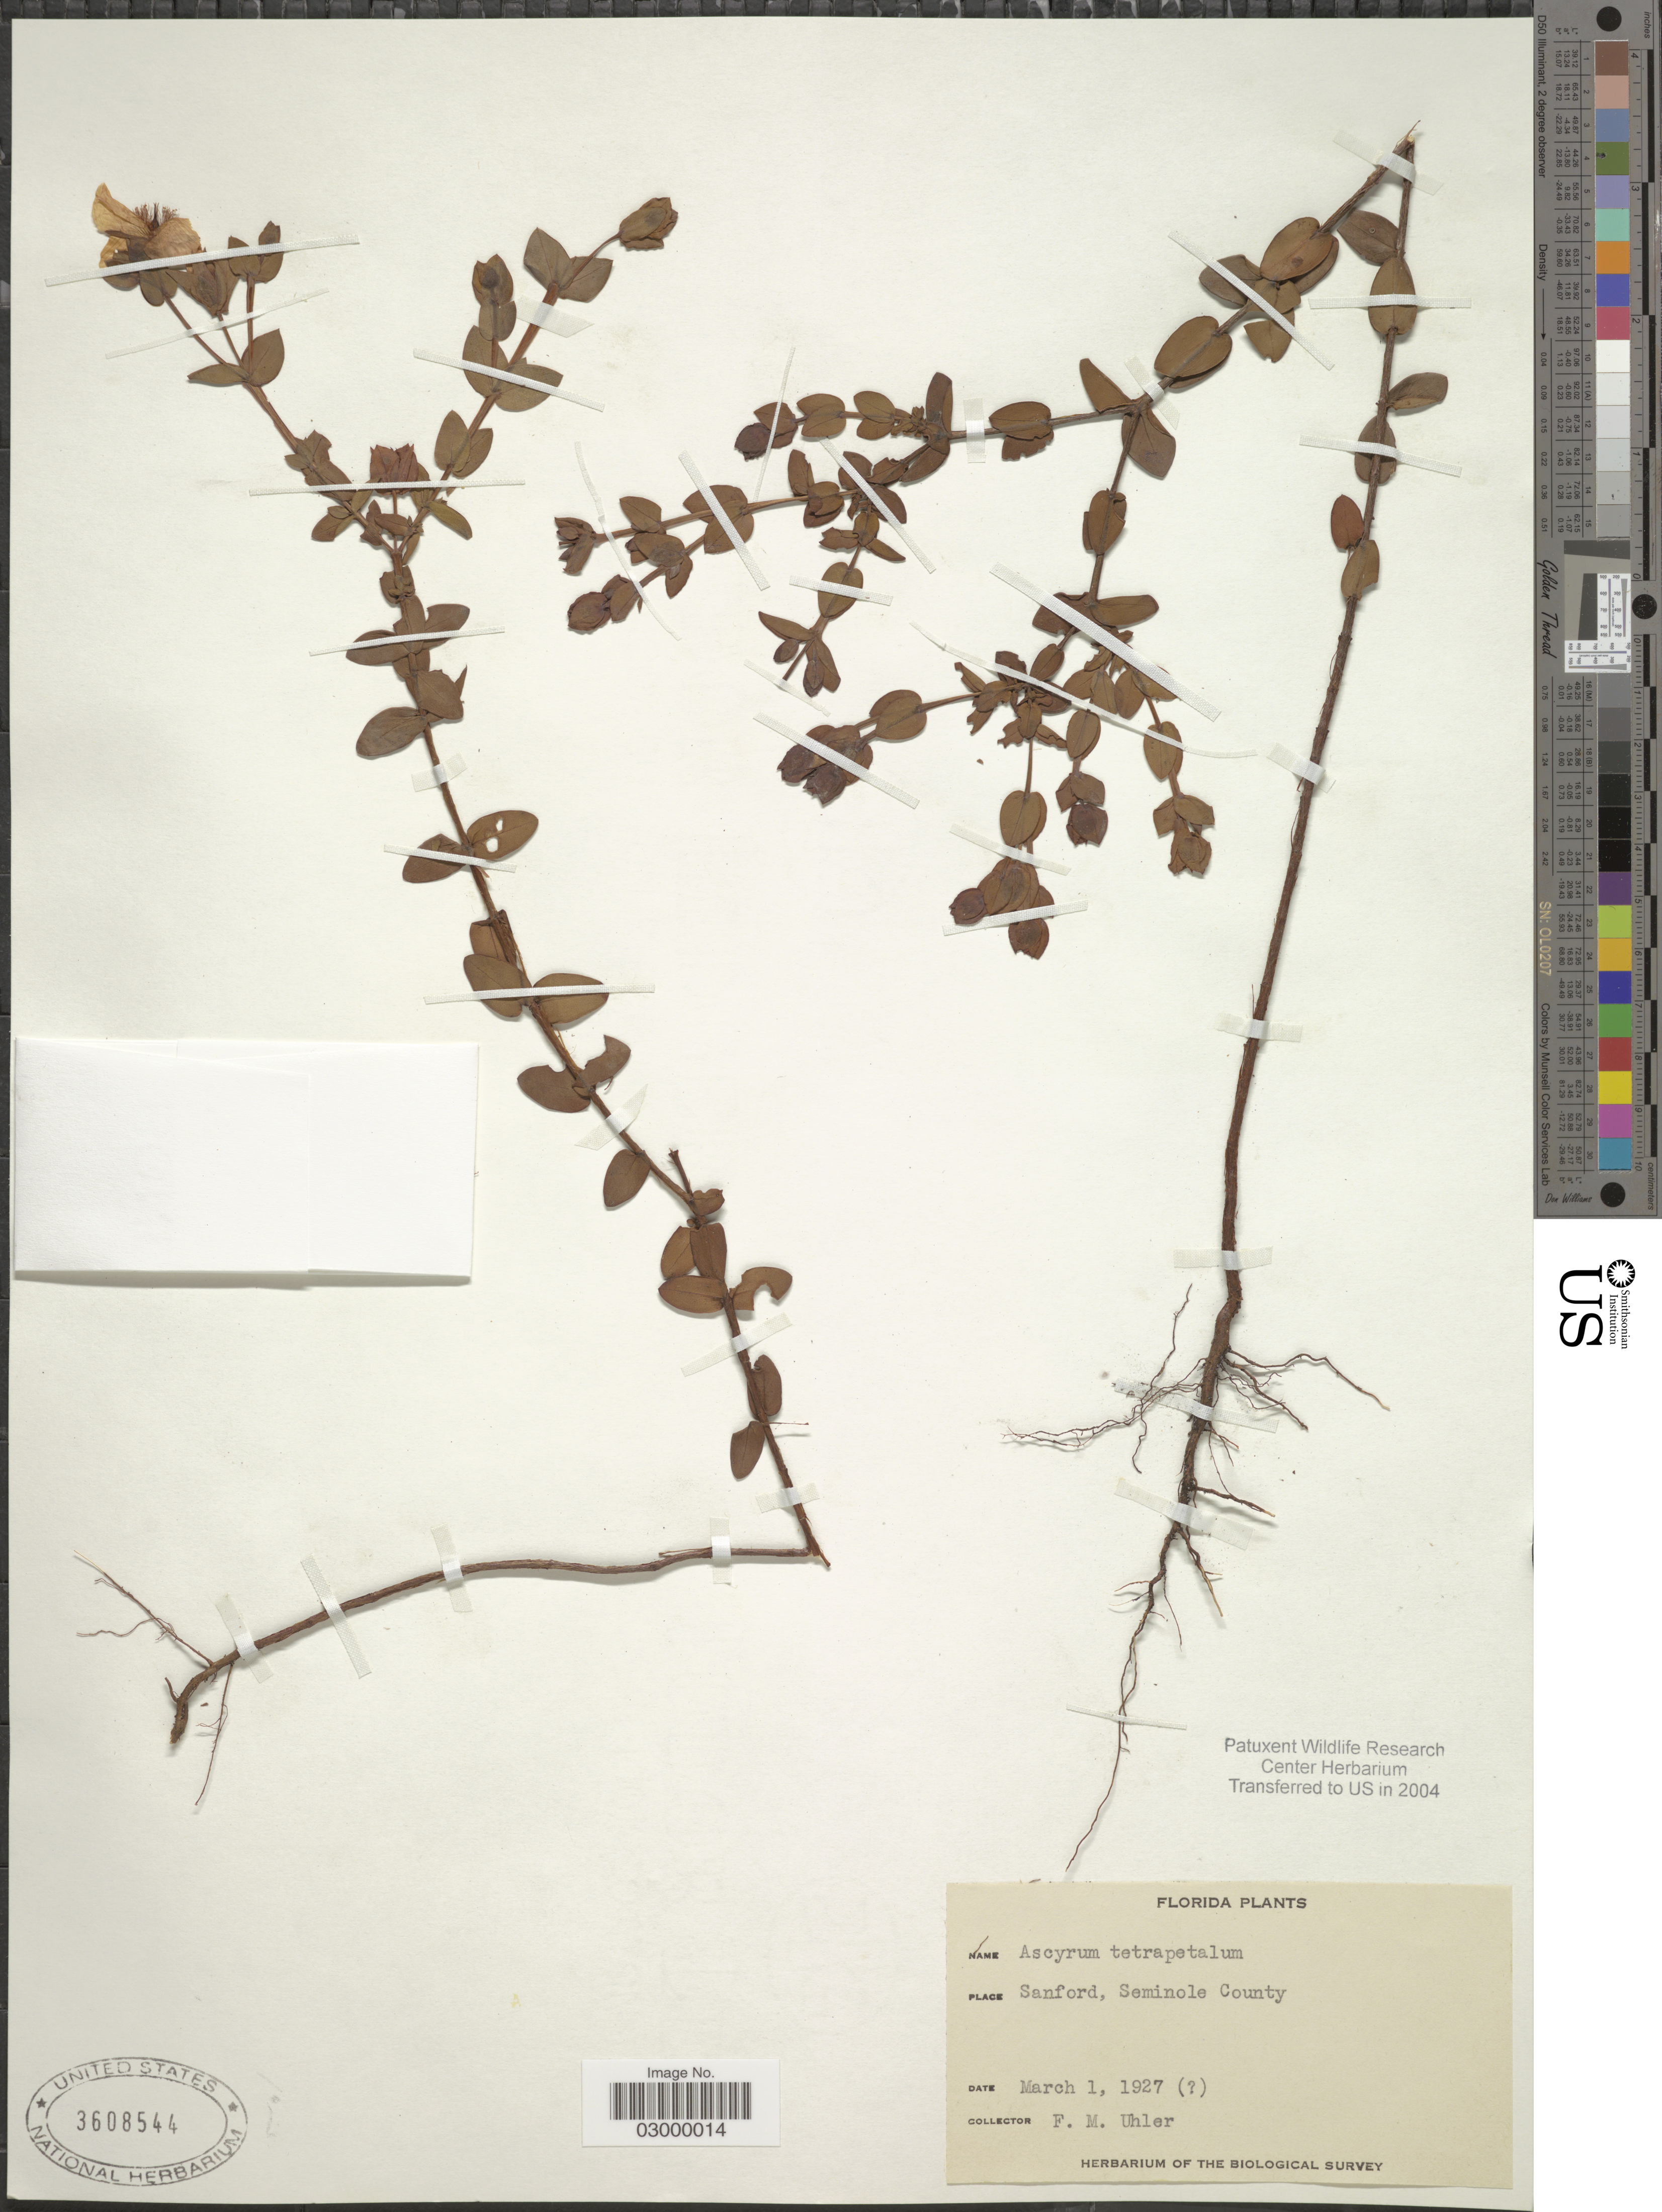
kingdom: Plantae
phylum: Tracheophyta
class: Magnoliopsida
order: Malpighiales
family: Hypericaceae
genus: Hypericum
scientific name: Hypericum tetrapetalum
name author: Lam.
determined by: Strong, Mark T., (BOT), Smithsonian Institution - National Museum of Natural History (UNITED STATES)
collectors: F. M. Uhler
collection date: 1927-03-01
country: United States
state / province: Florida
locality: Sanford, Seminole County.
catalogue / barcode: US 3608544